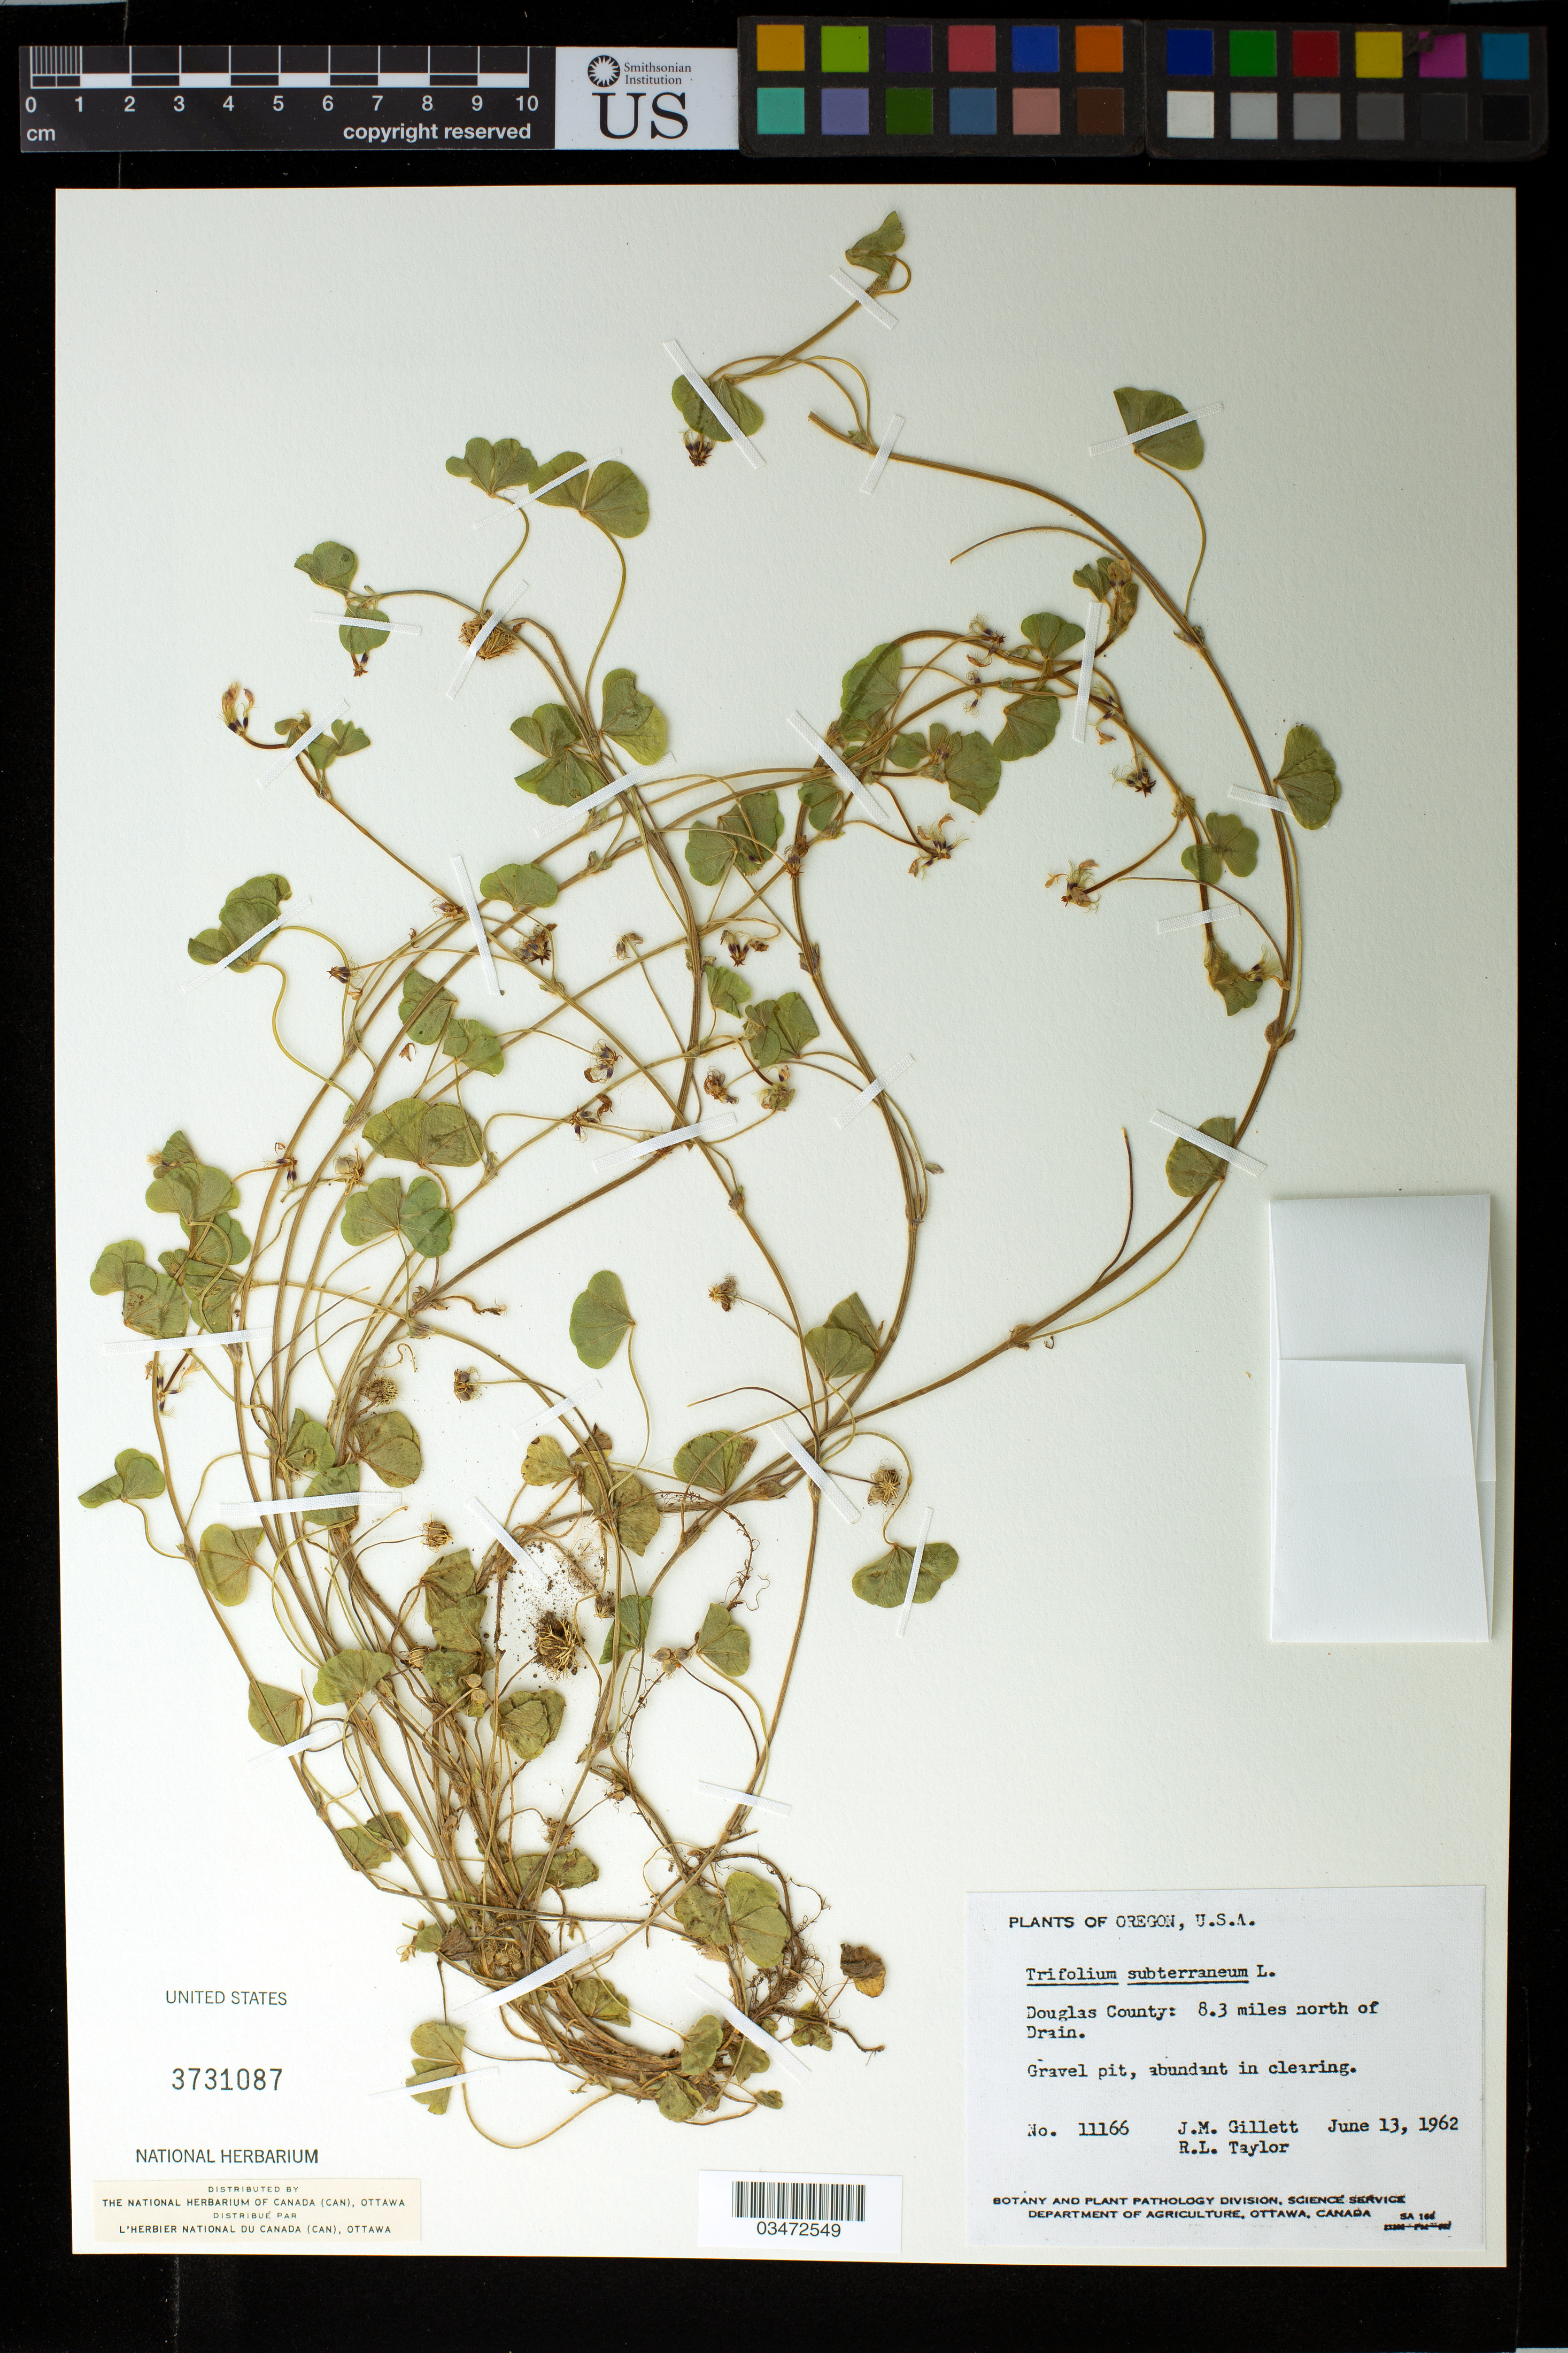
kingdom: Plantae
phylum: Tracheophyta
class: Magnoliopsida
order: Fabales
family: Fabaceae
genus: Trifolium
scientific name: Trifolium subterraneum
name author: L.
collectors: J. M. Gillett & R. Taylor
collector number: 11166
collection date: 1962-06-13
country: United States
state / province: Oregon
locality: Douglas County: 8.3 miles north of Drain.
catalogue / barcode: US 3731087